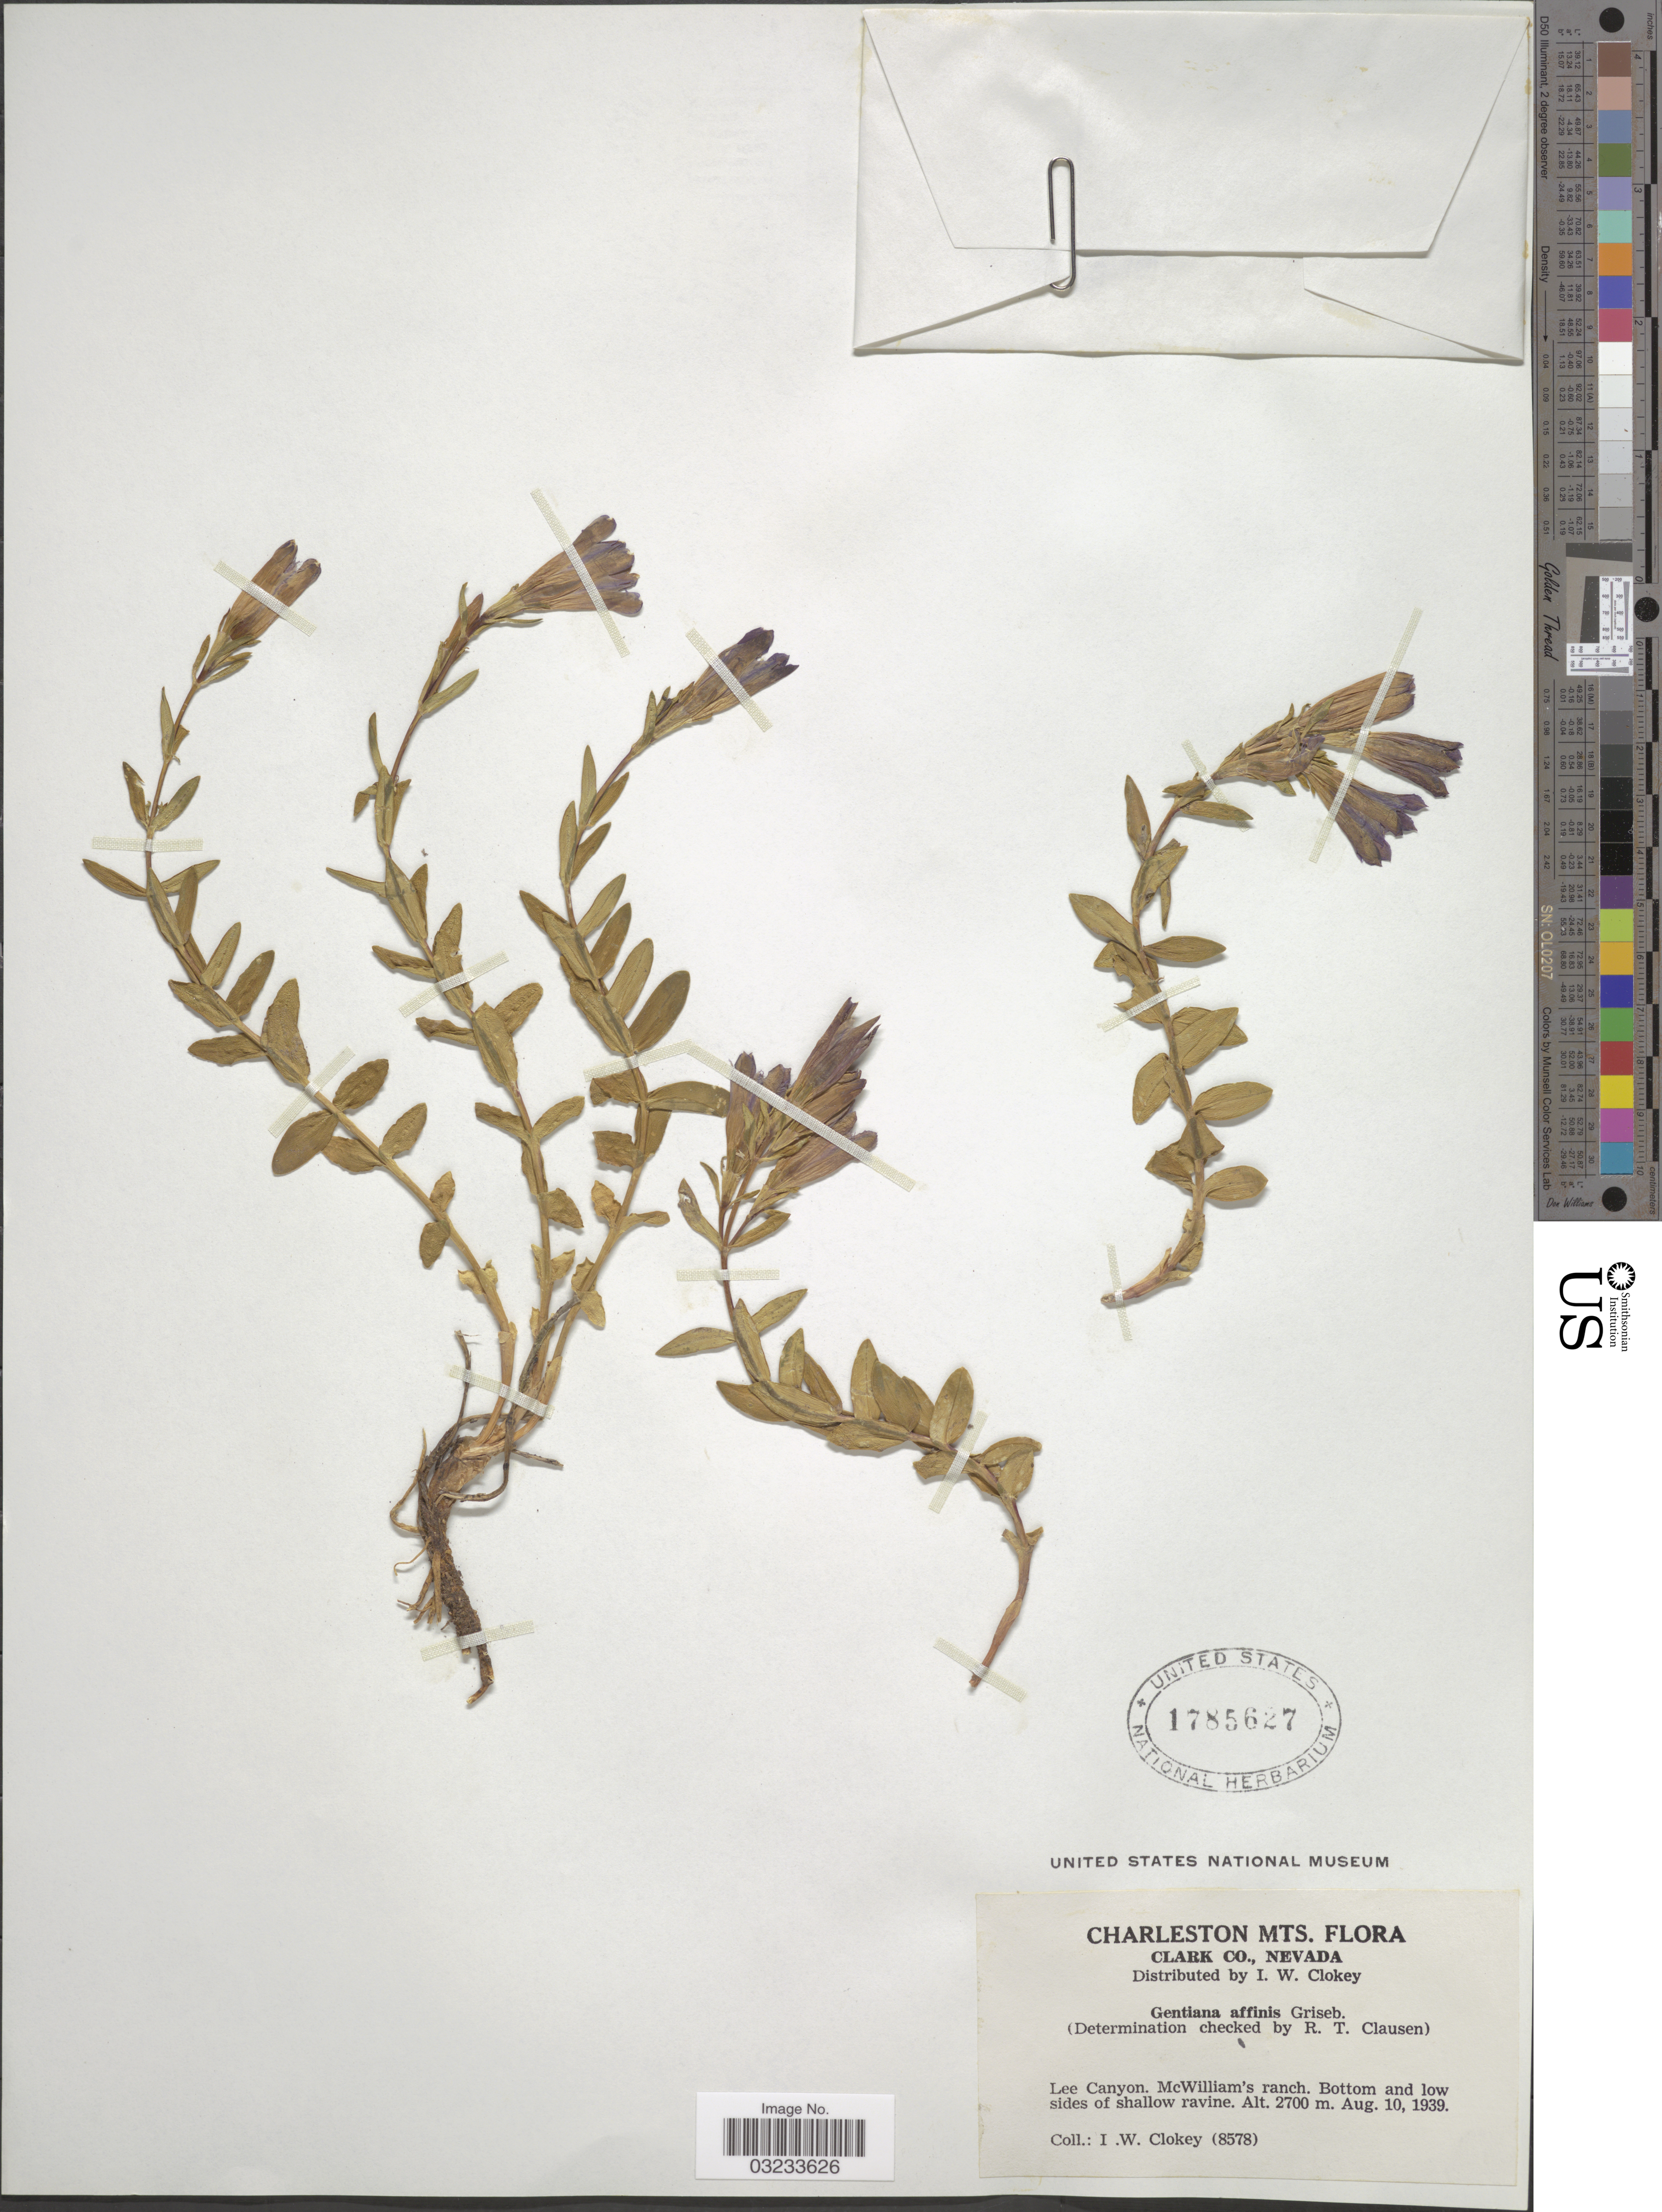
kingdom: Plantae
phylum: Tracheophyta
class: Magnoliopsida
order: Gentianales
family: Gentianaceae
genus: Gentiana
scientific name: Gentiana affinis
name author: Griseb.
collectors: I. W. Clokey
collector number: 8578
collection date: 1939-08-10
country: United States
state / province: Nevada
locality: Charleston Mts. Clark Co. Lee Canyon. McWilliam's ranch.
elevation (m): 2700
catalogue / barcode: US 1785627